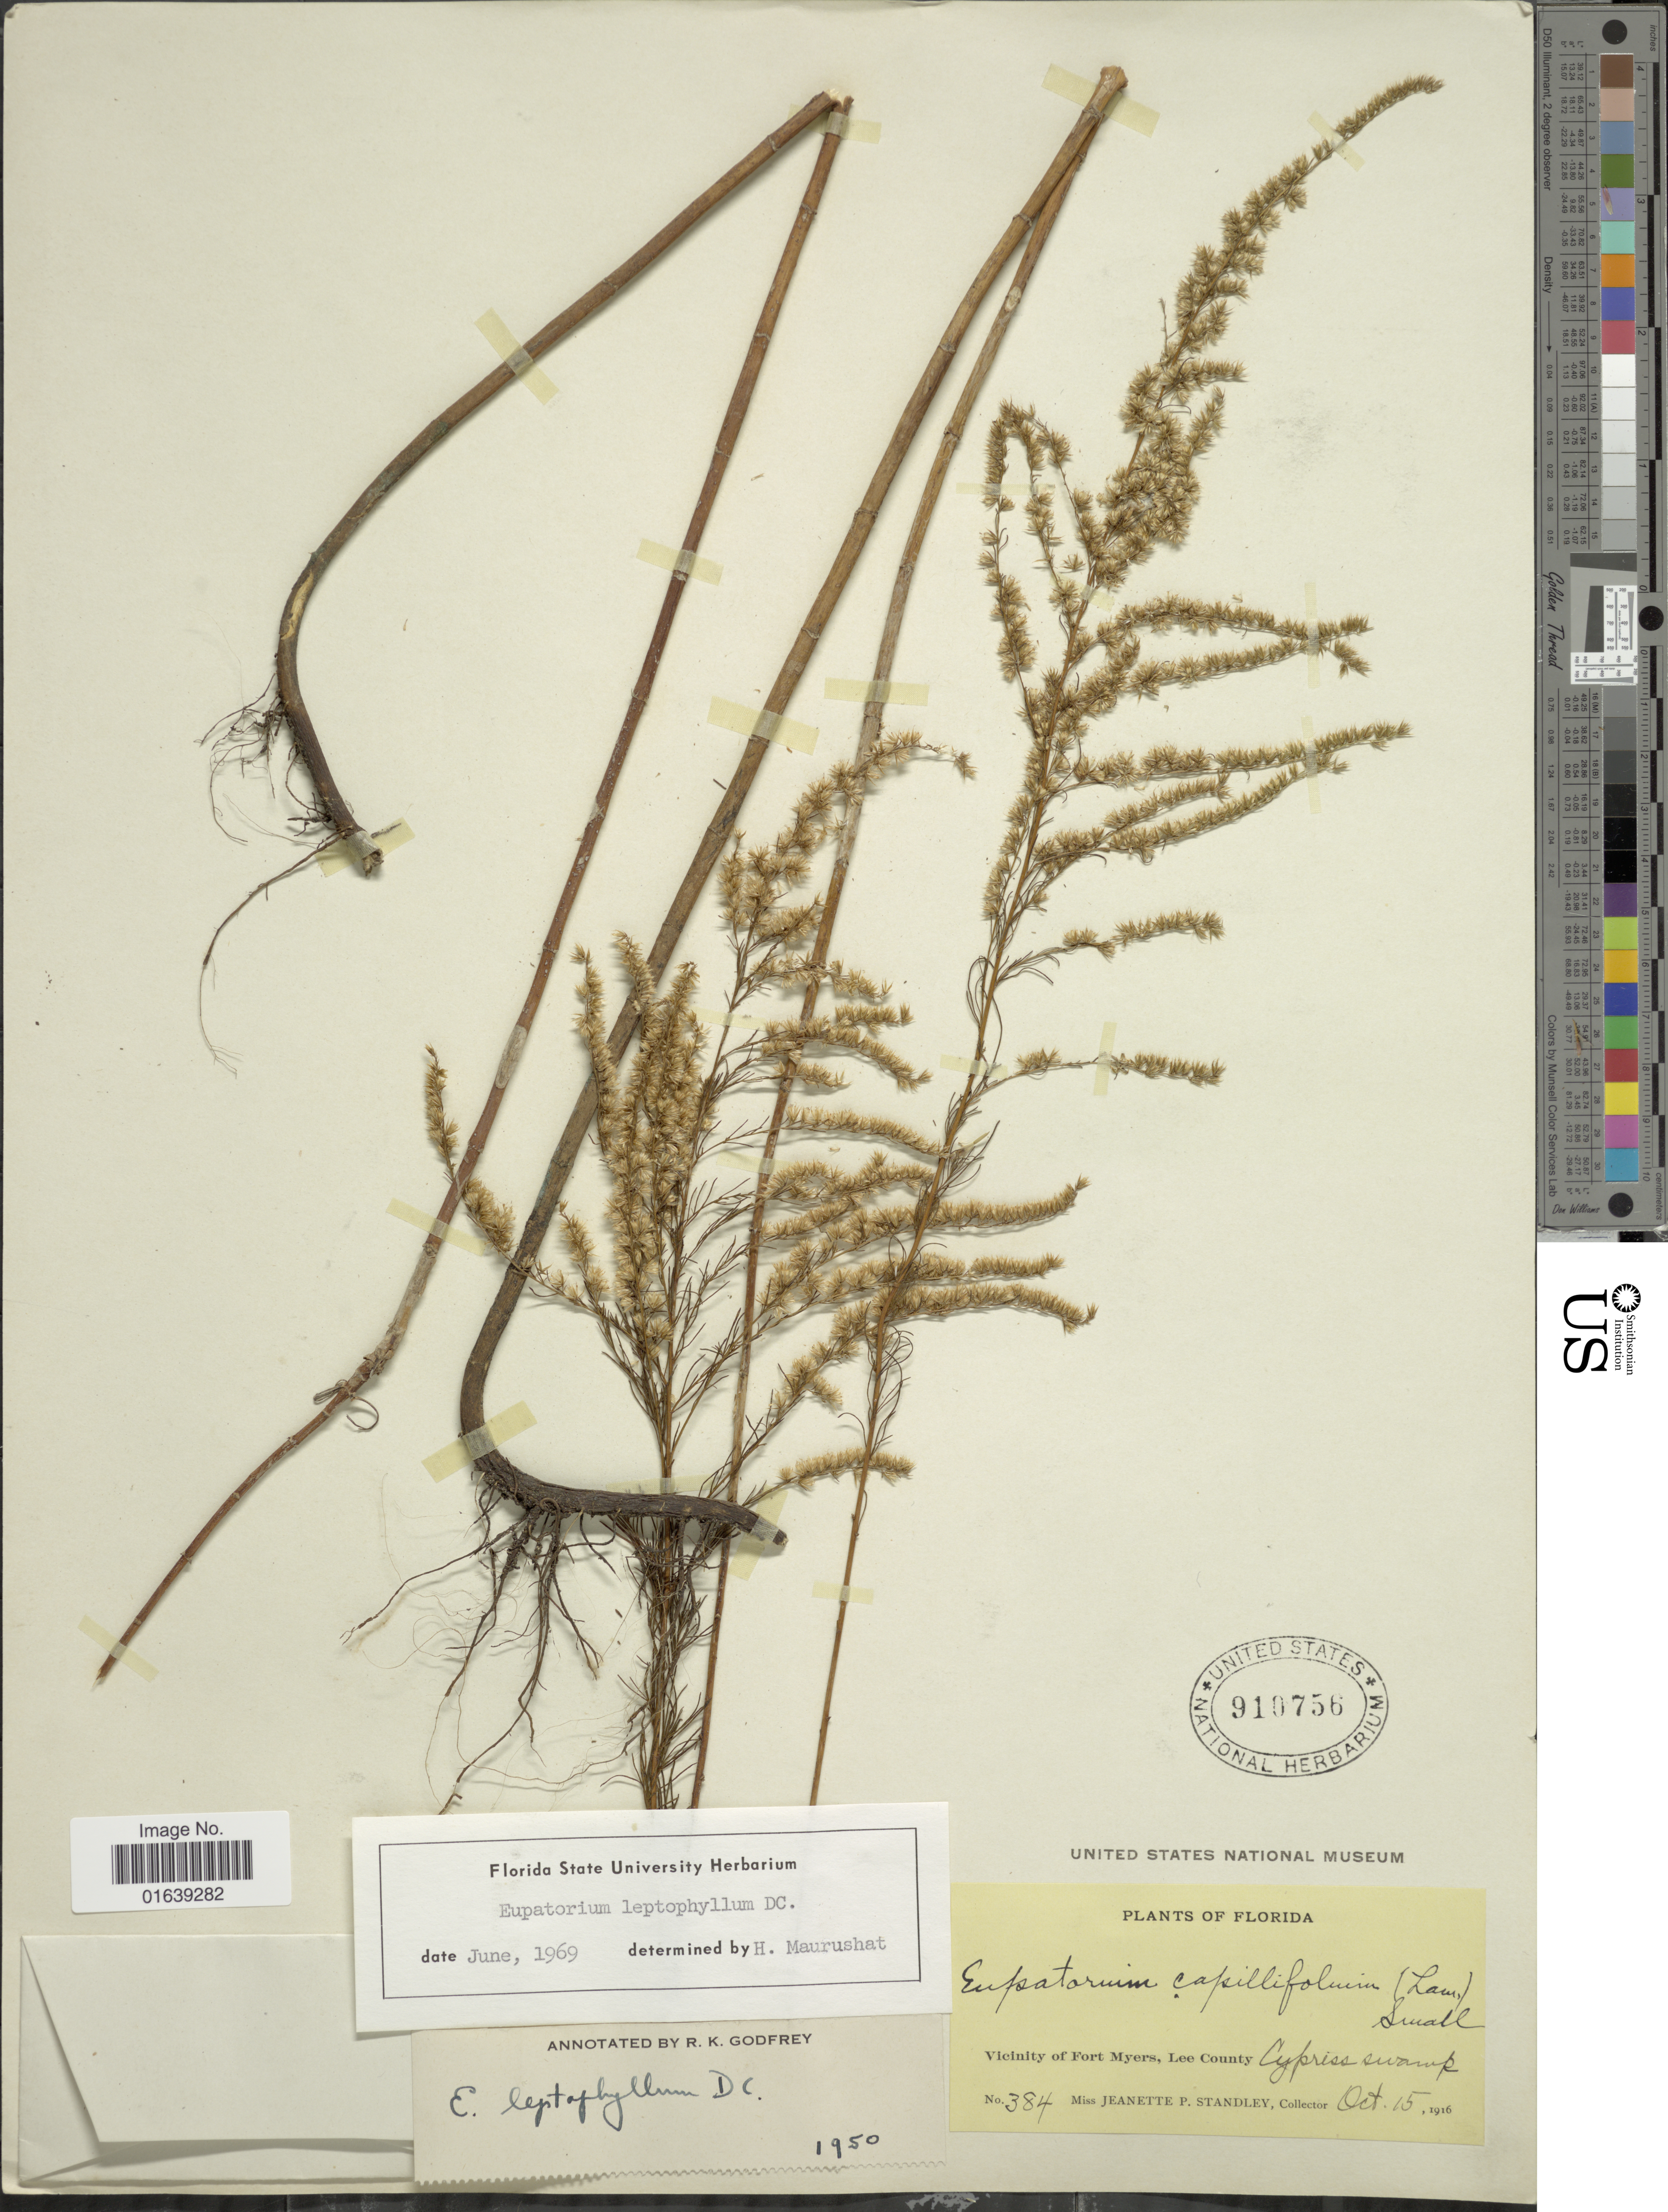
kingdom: Plantae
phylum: Tracheophyta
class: Magnoliopsida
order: Asterales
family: Asteraceae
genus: Eupatorium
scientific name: Eupatorium leptophyllum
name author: DC.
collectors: J. P. Standley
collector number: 384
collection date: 1916-10-15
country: United States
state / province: Florida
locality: Florida. Vicinity of Fort Myers, Lee County, Cypress swamp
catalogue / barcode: US 910756